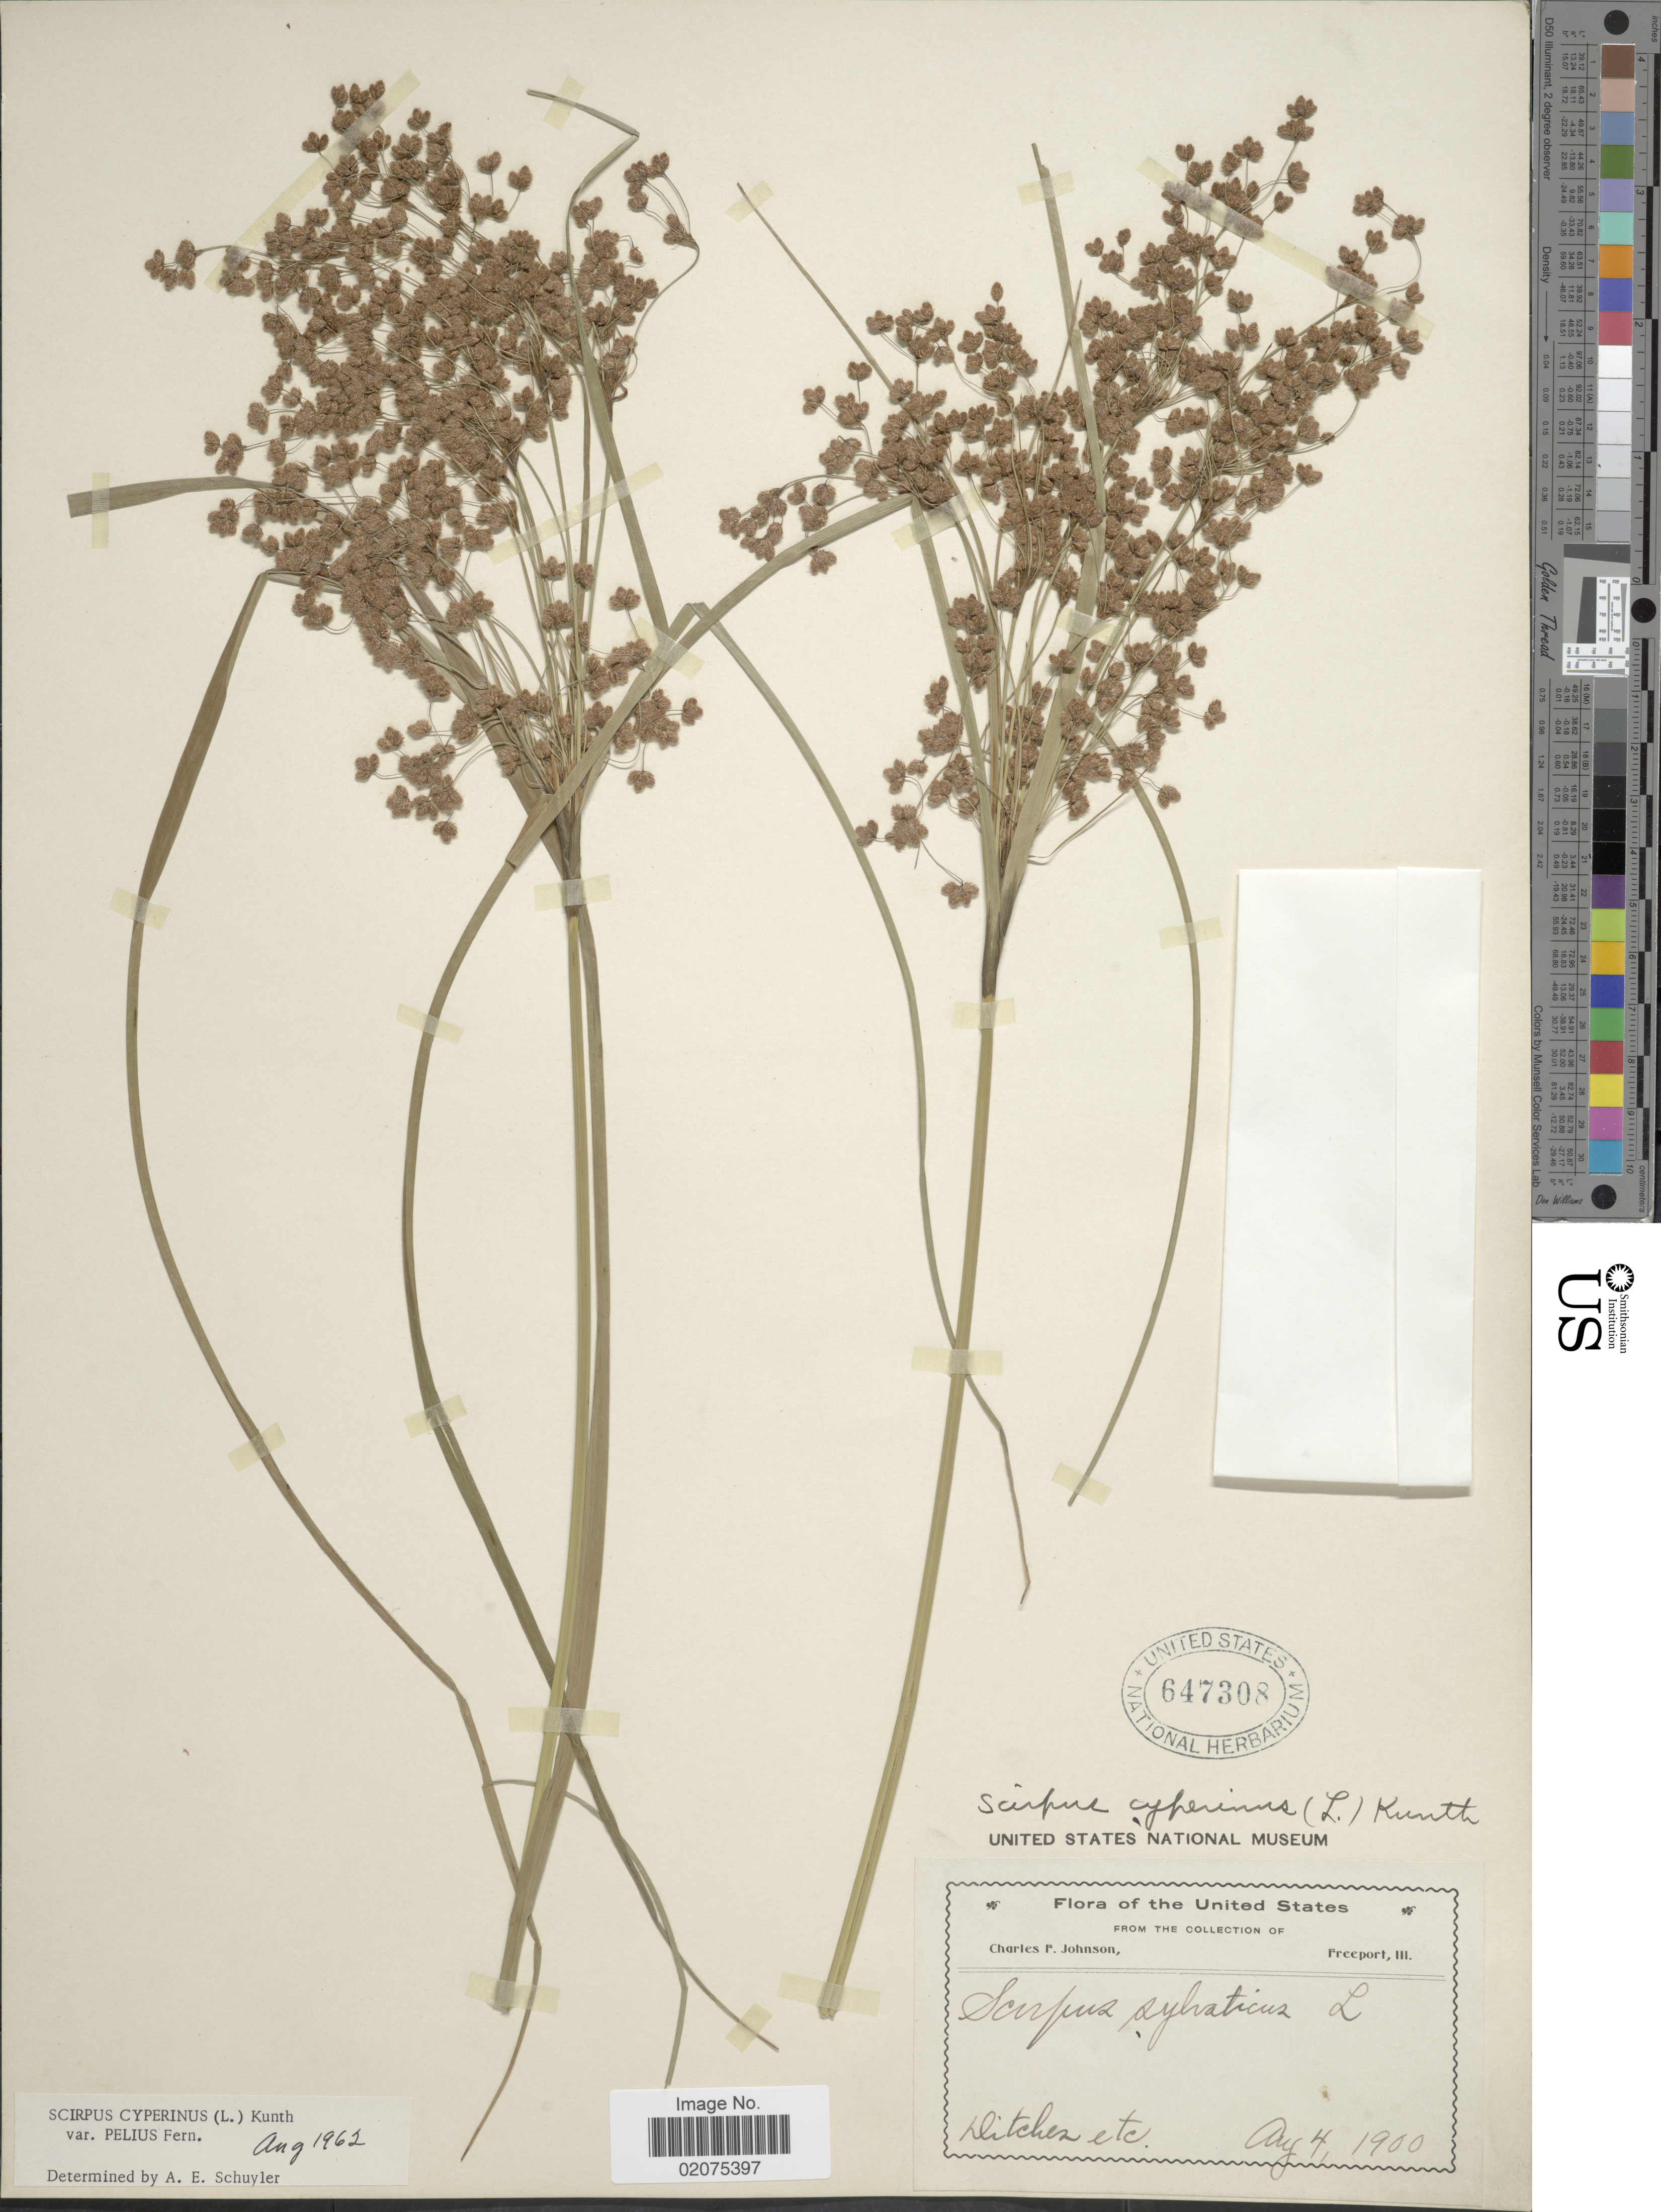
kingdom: Plantae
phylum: Tracheophyta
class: Liliopsida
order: Poales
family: Cyperaceae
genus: Scirpus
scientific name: Scirpus cyperinus var. pelius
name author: Fernald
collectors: C. Johnson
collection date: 1900-08-04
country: United States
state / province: Illinois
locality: Freeport, Ditches etc.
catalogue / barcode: US 647308